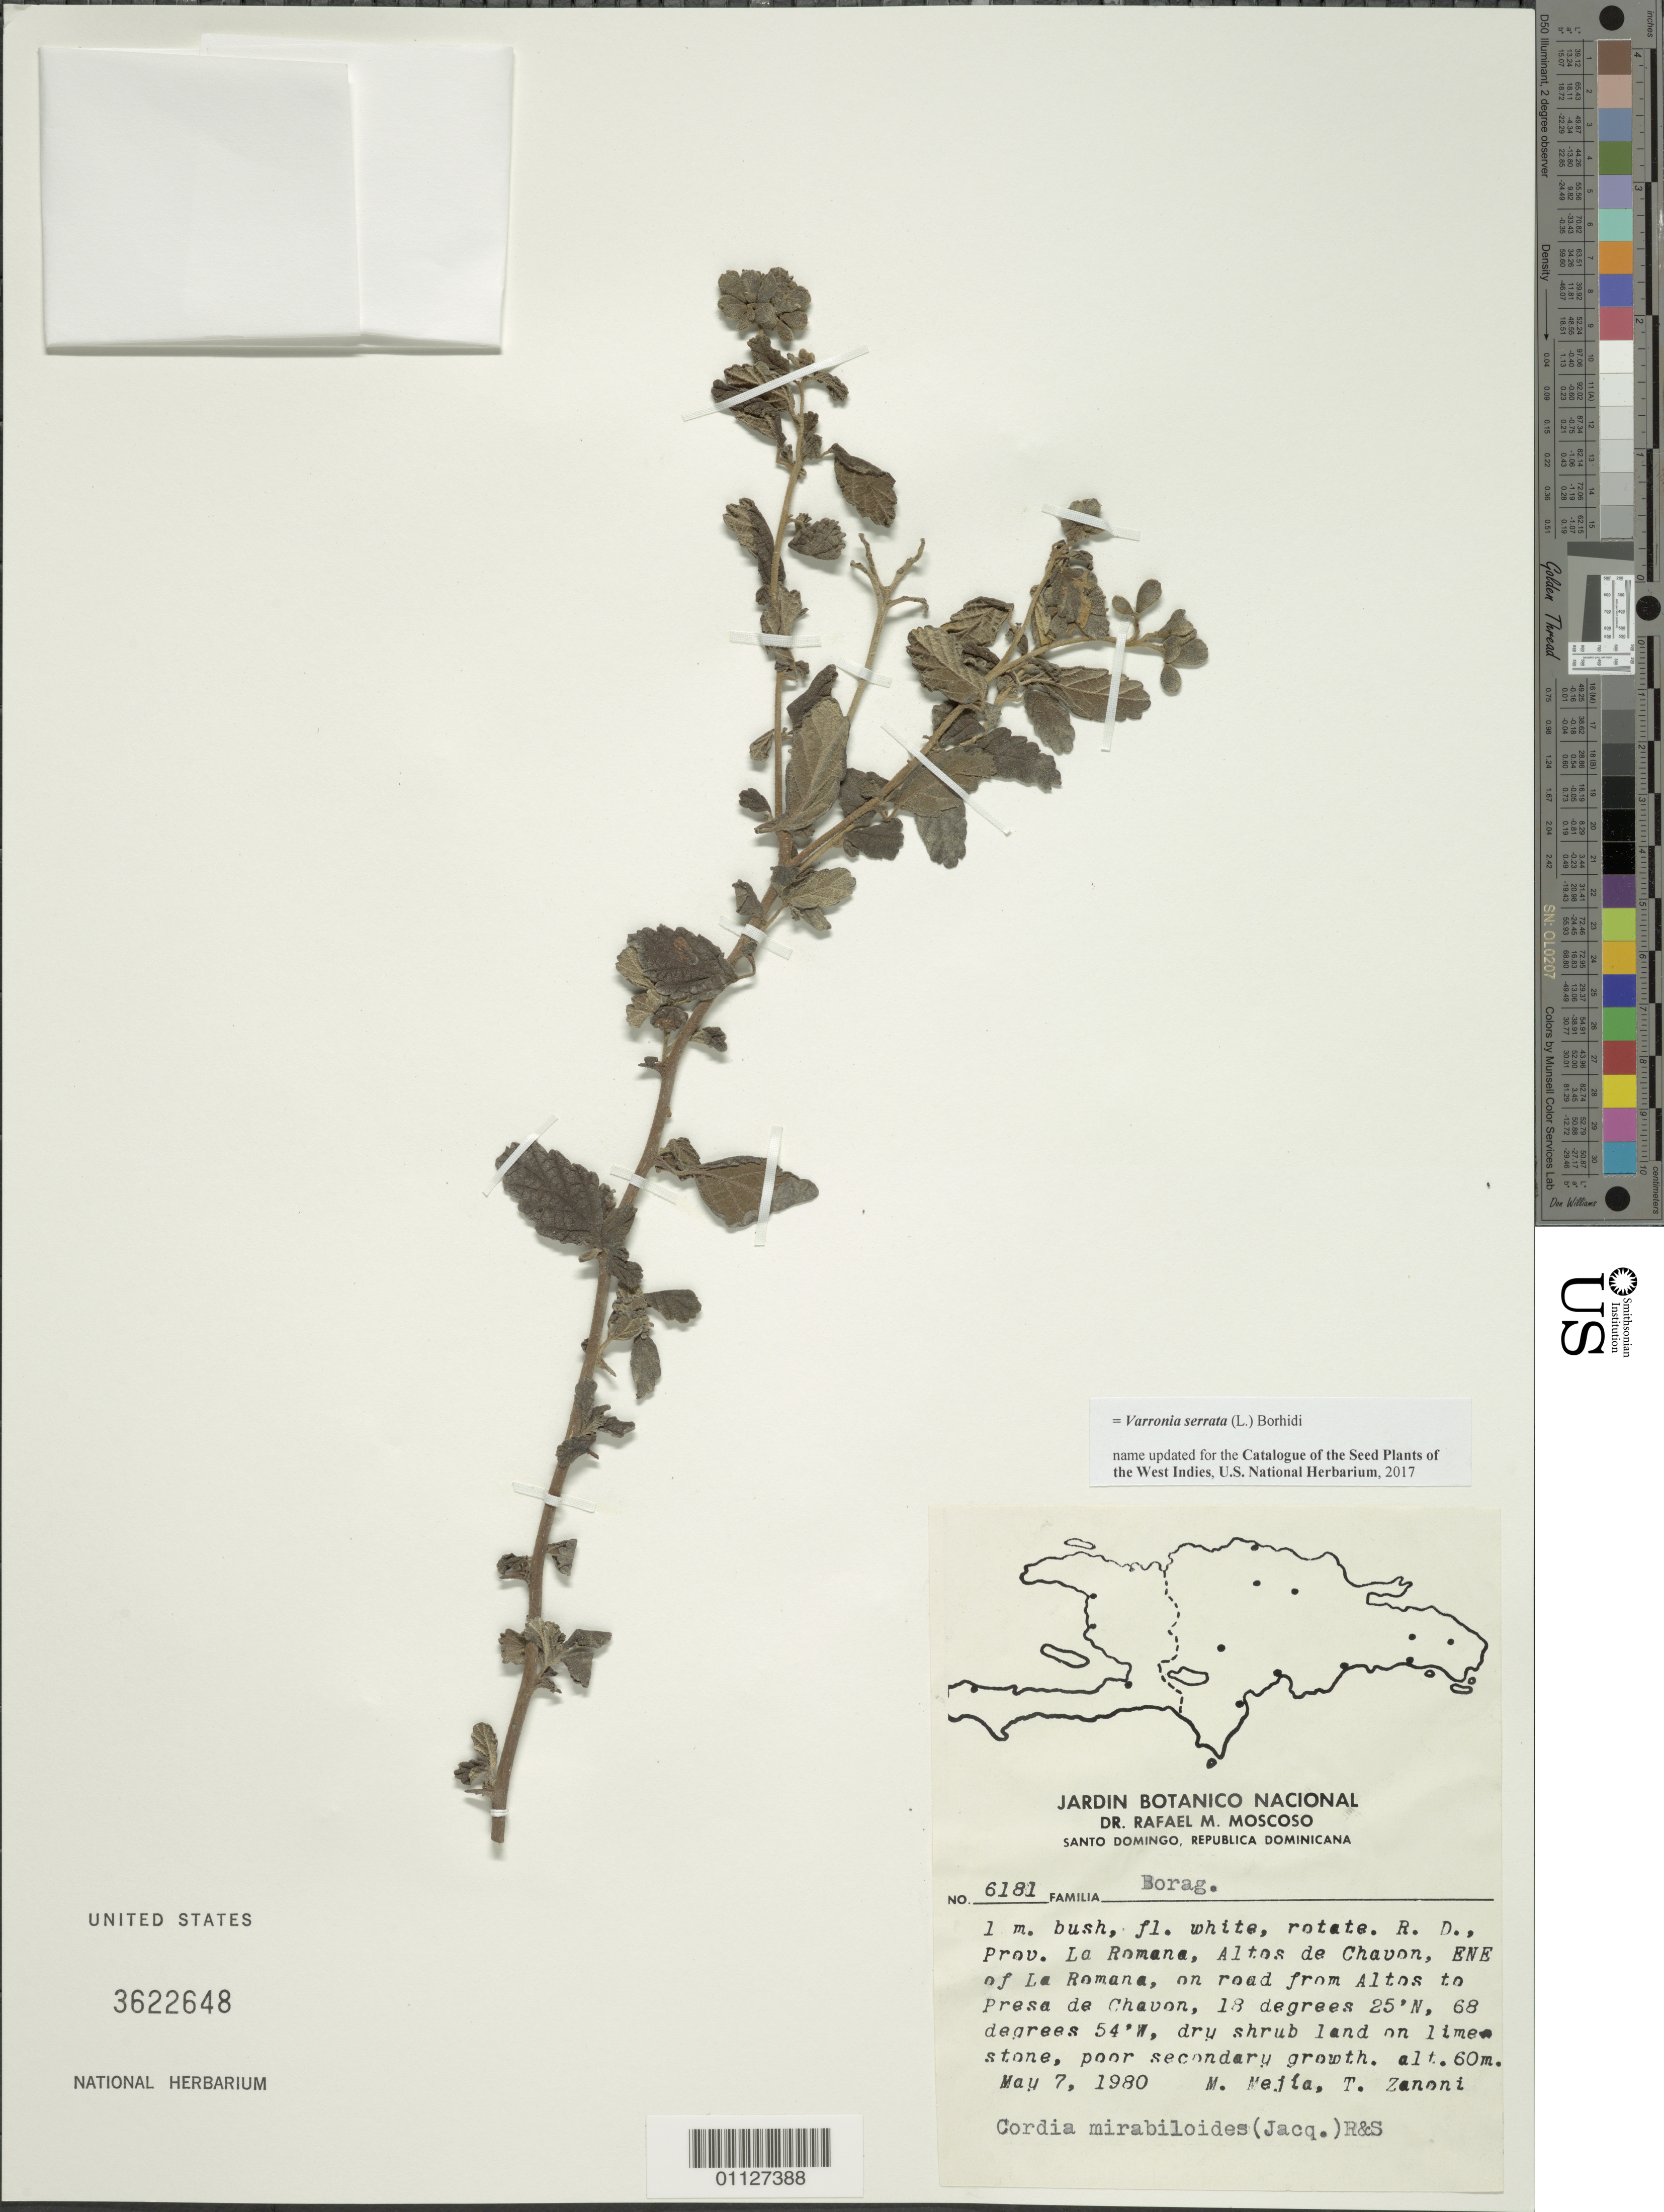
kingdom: Plantae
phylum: Tracheophyta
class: Magnoliopsida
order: Boraginales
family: Cordiaceae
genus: Varronia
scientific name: Varronia serrata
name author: (L.) Borhidi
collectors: R. Moscoso, M. Mejia & T. A. Zanoni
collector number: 6181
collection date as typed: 07 May 1980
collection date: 1980-05-07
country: Dominican Republic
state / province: Puerto Plata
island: Hispaniola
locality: Altos de Chavon, ENE of La Romana, on road from Altos to Presa de Chavon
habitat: dry scrub land on limestone | poor secondary growth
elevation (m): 60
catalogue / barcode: US 3622648